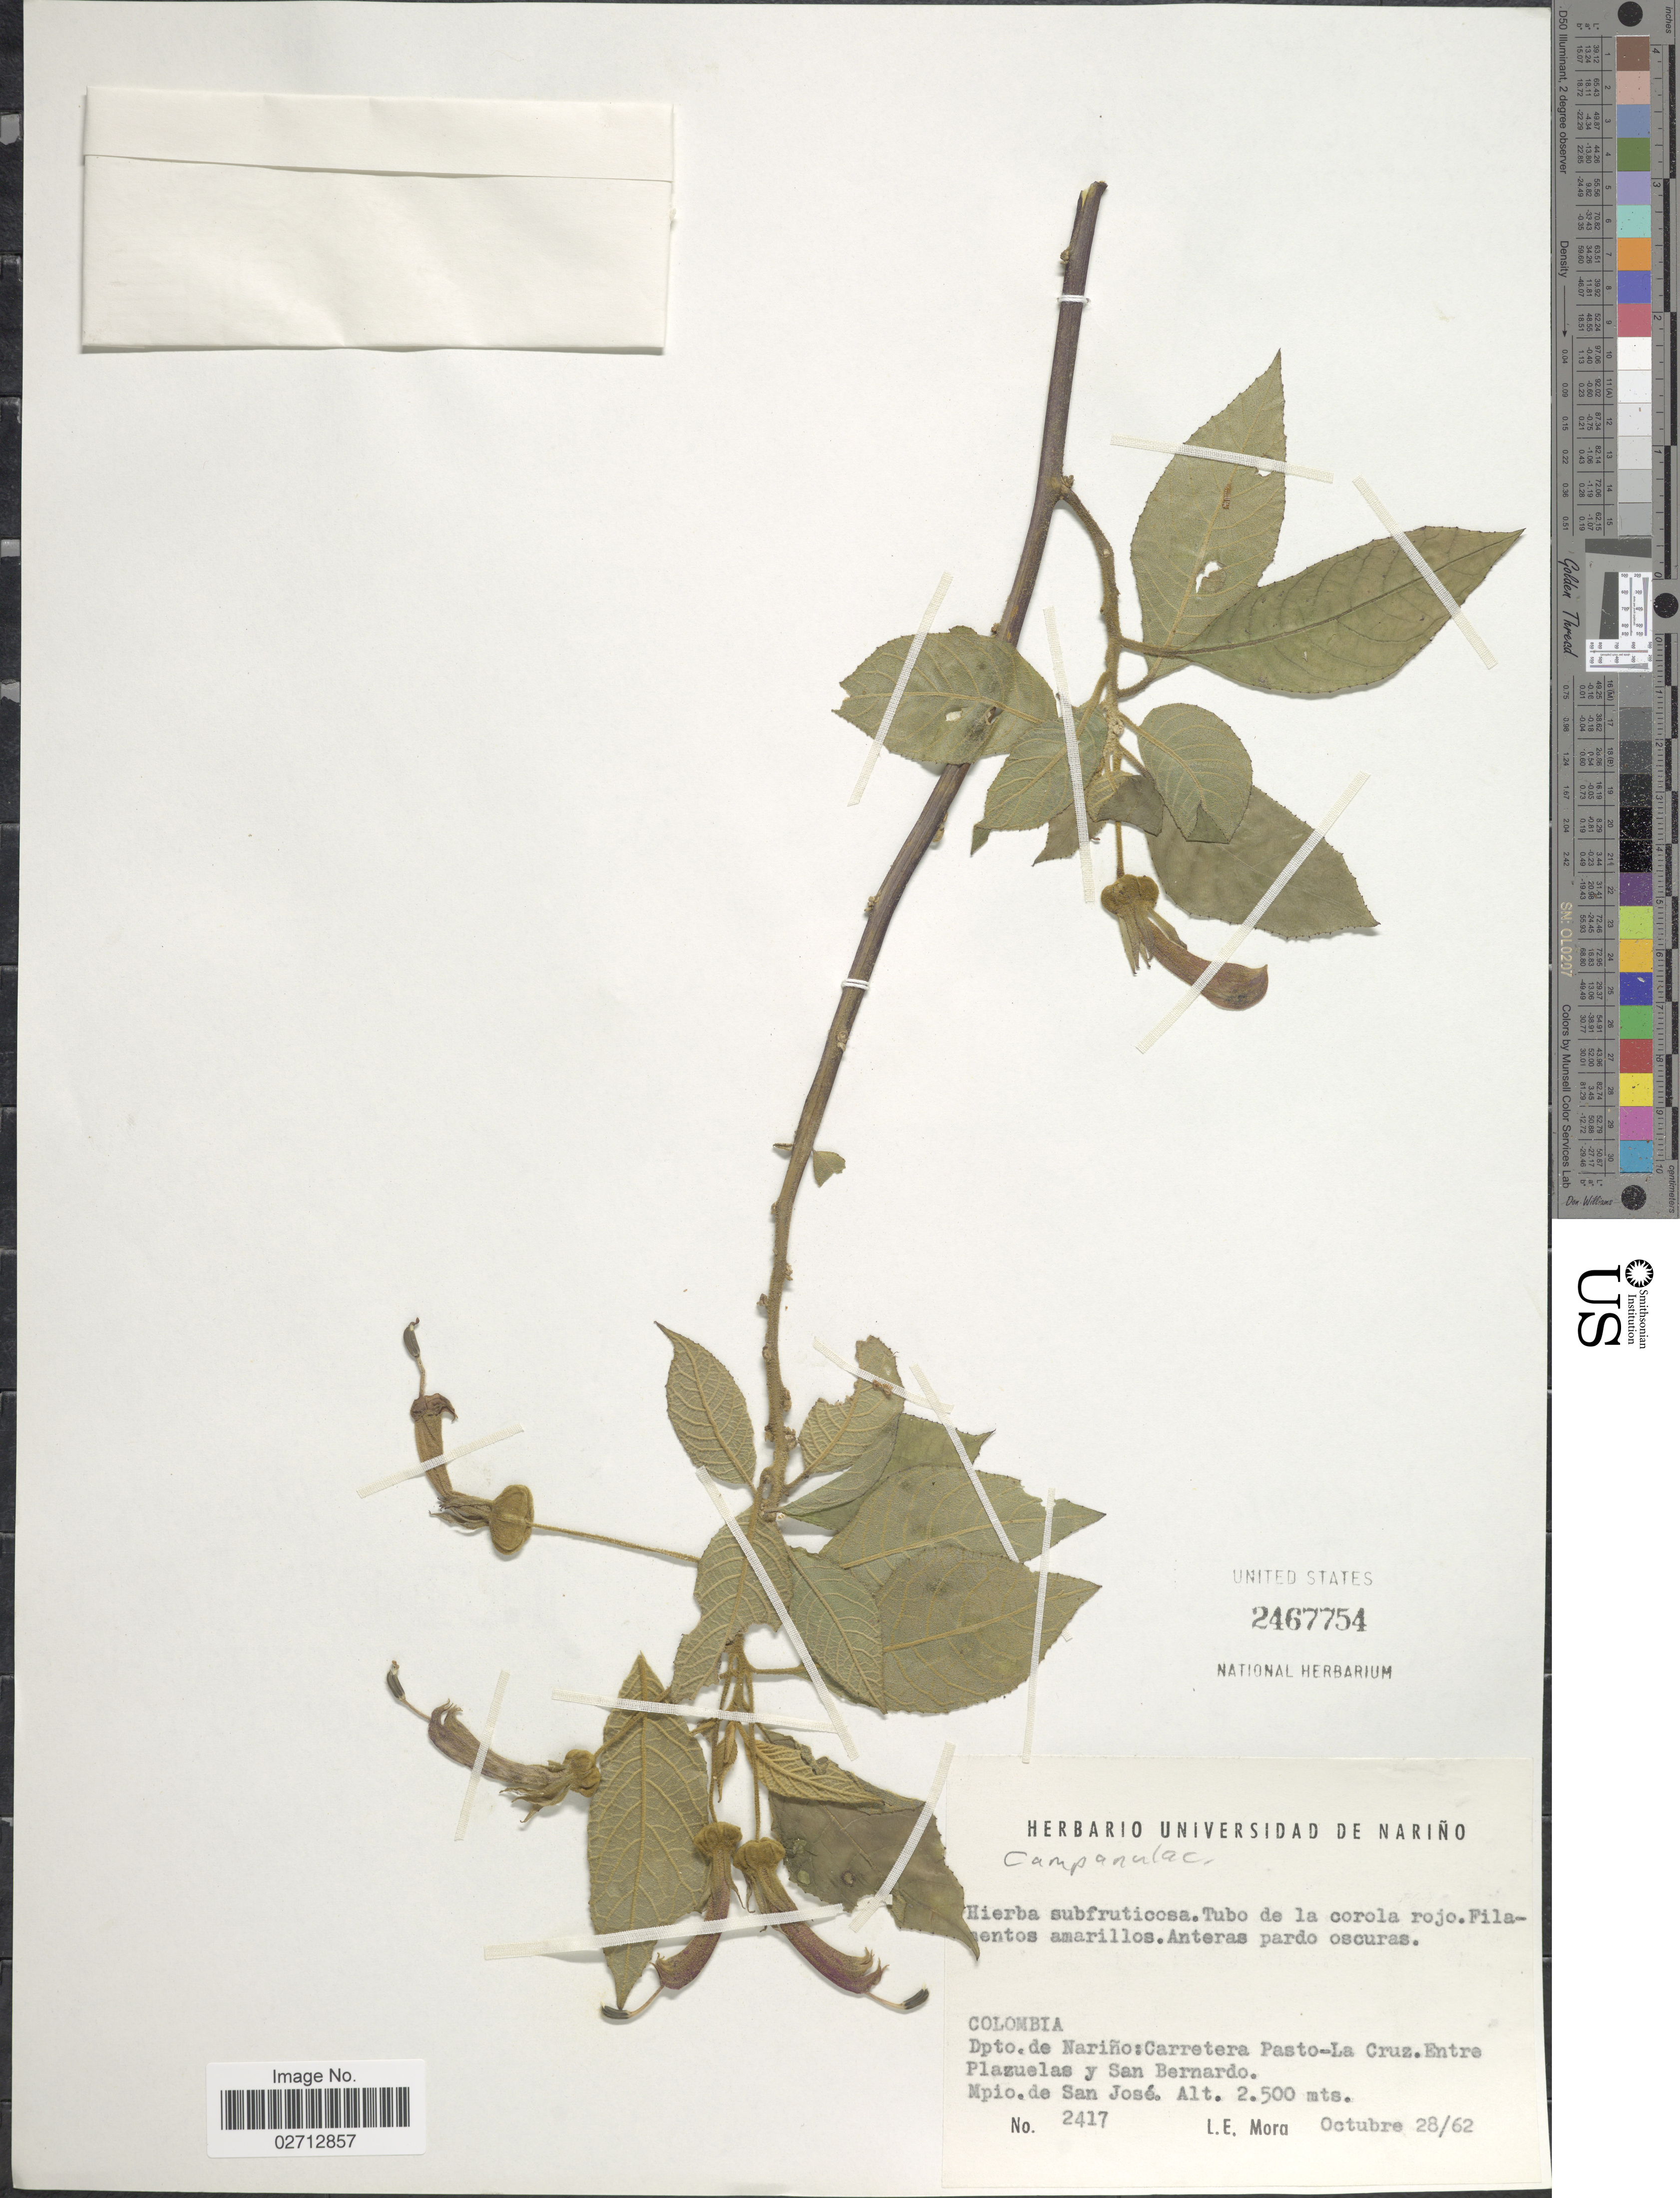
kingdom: Plantae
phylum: Tracheophyta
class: Magnoliopsida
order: Asterales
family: Campanulaceae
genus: Centropogon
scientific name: Centropogon sp.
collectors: L. Mora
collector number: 2417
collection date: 1962-10-28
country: Colombia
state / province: Nariño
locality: Carretera Pasto-La Cruz. Entre Plazuelas y San Bernardo. Mpio. de San Jose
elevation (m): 2500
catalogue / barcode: US 2467754